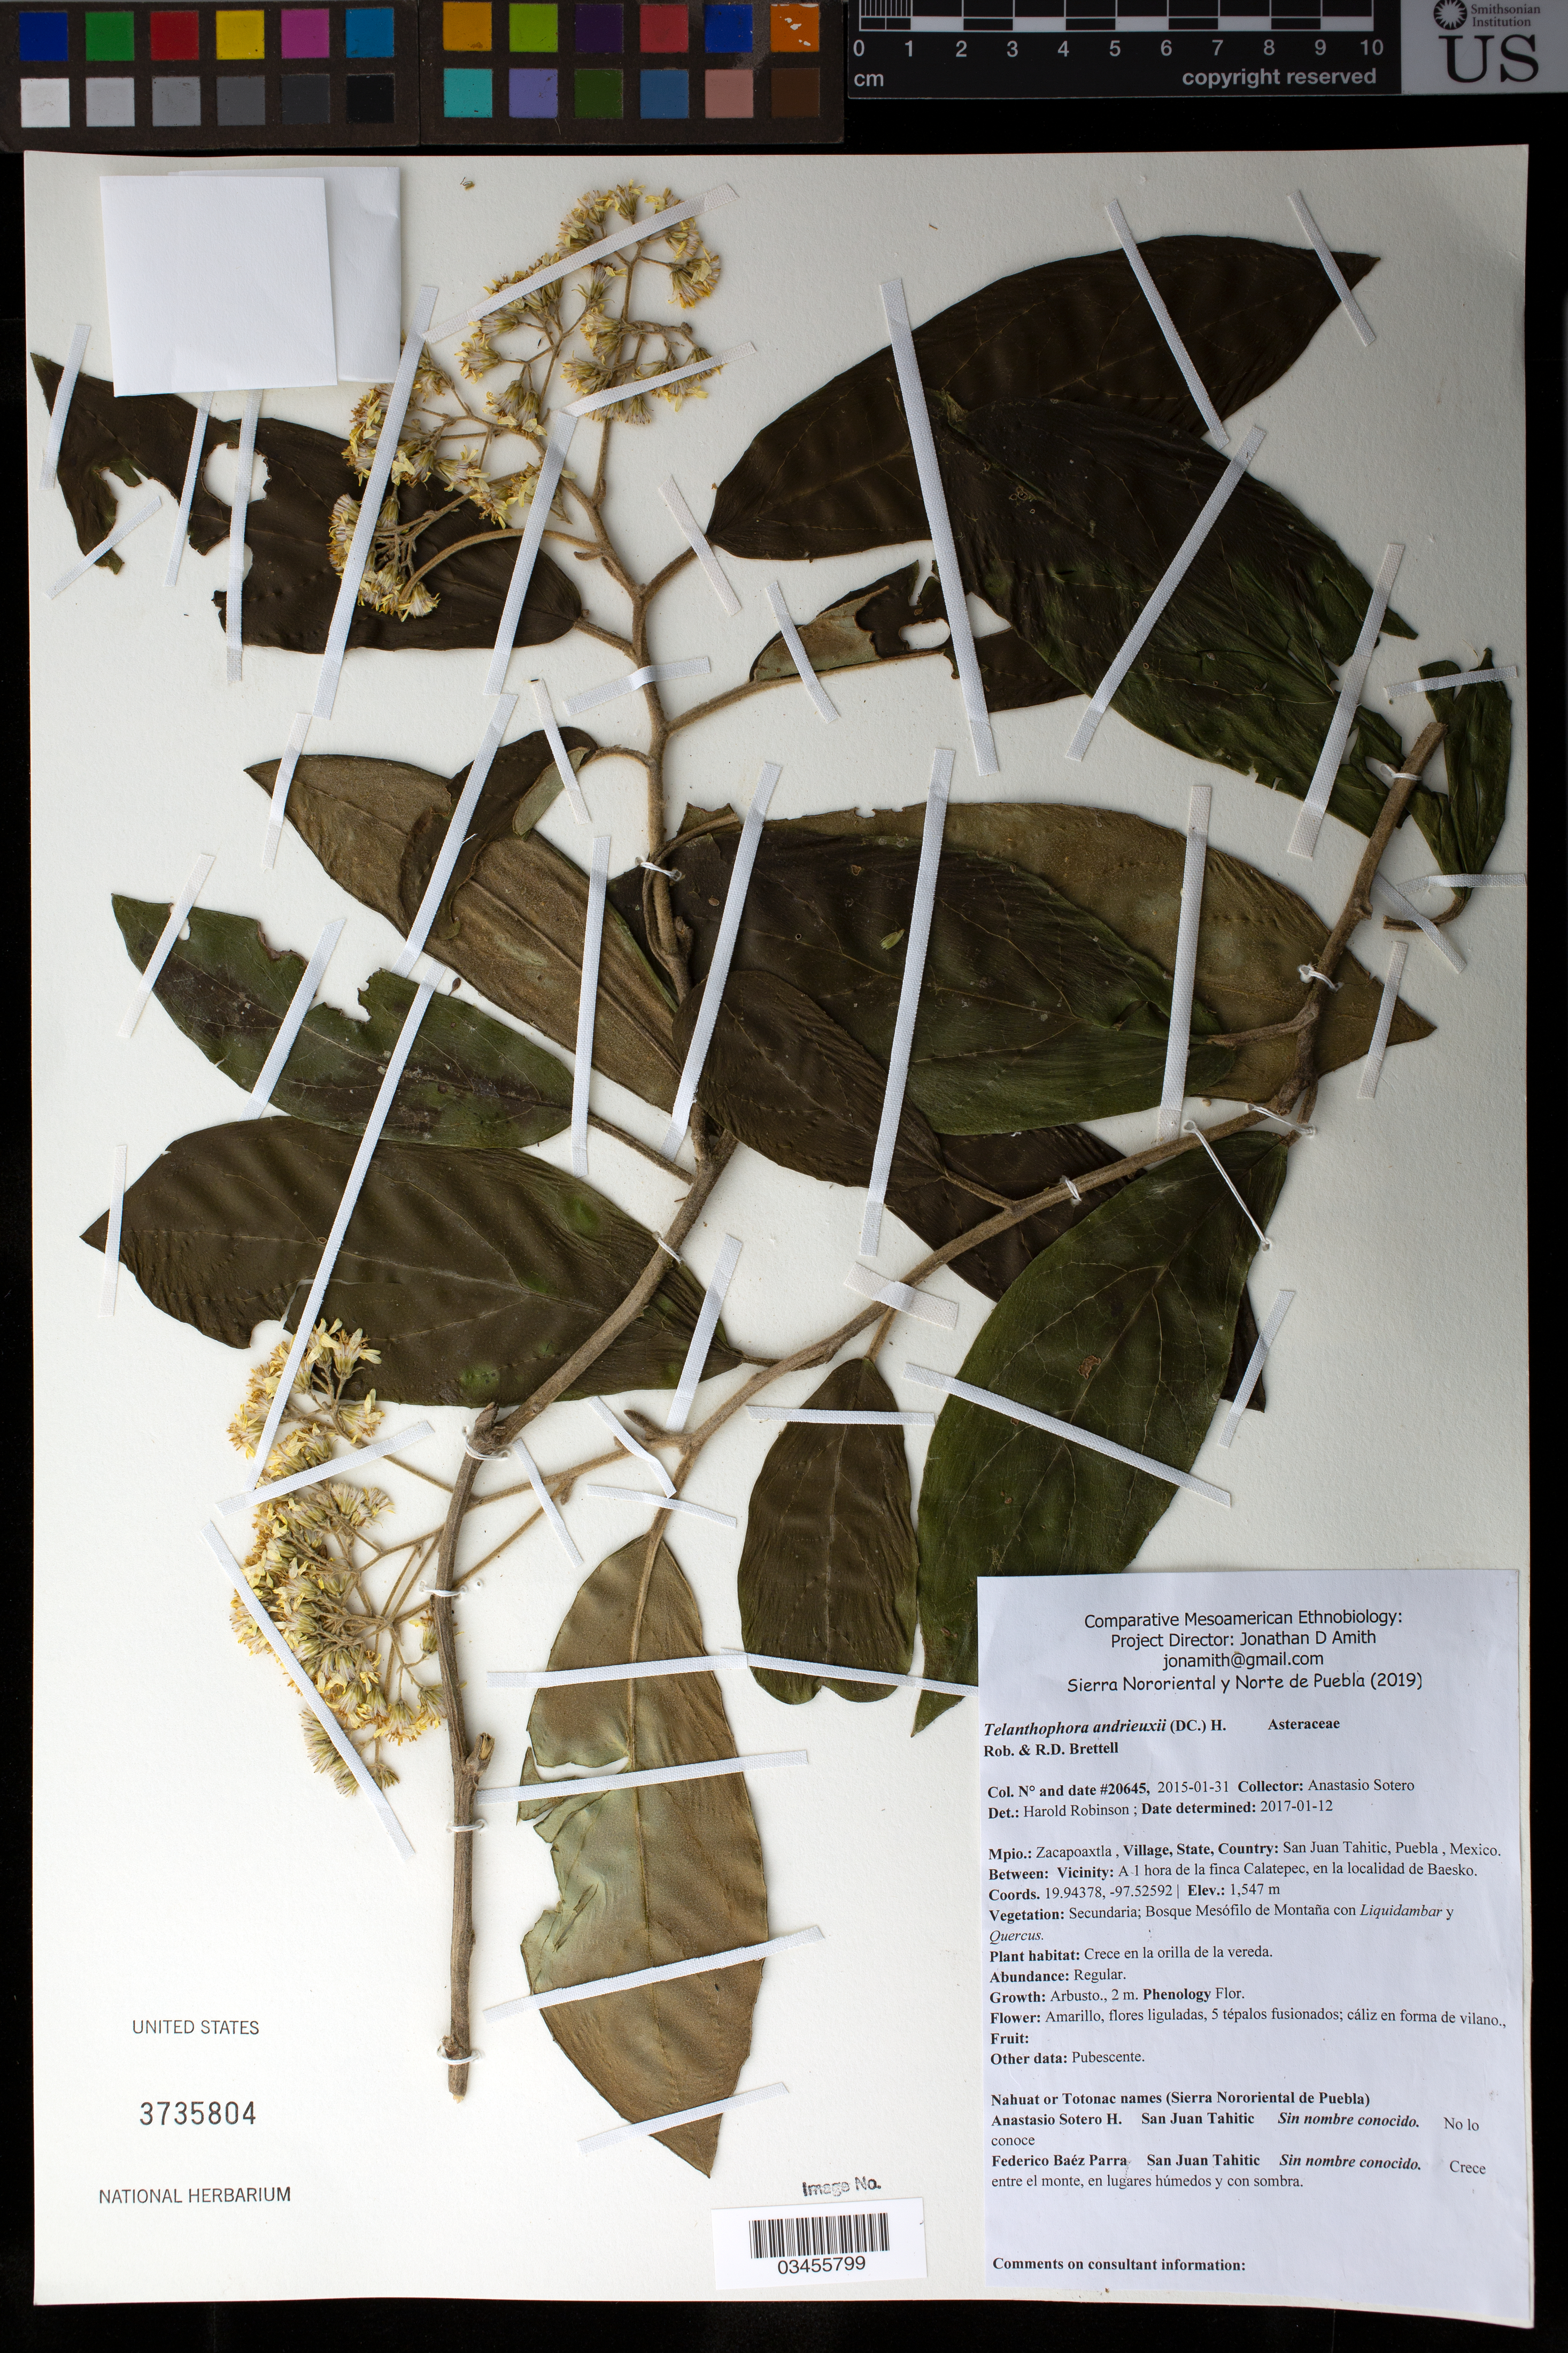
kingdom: Plantae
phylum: Tracheophyta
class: Magnoliopsida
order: Asterales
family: Asteraceae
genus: Telanthophora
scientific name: Telanthophora andrieuxii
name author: (DC.) H. Rob. & Brettell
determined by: Robinson, Harold E., (US)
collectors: A. Sotero H.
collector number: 20645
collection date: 2015-01-31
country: México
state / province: Puebla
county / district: Zacapoaxtla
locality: PUEBLO: San Juan Tahitic; LOCALIDAD EXACTA: A 1 hora de la finca Calatepec, en la localidad de Baesko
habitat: Bosque mesófilo de montaña con Liquidambar y Quercus | Crece en la orilla de la vereda.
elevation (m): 1547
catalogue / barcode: US 3735804